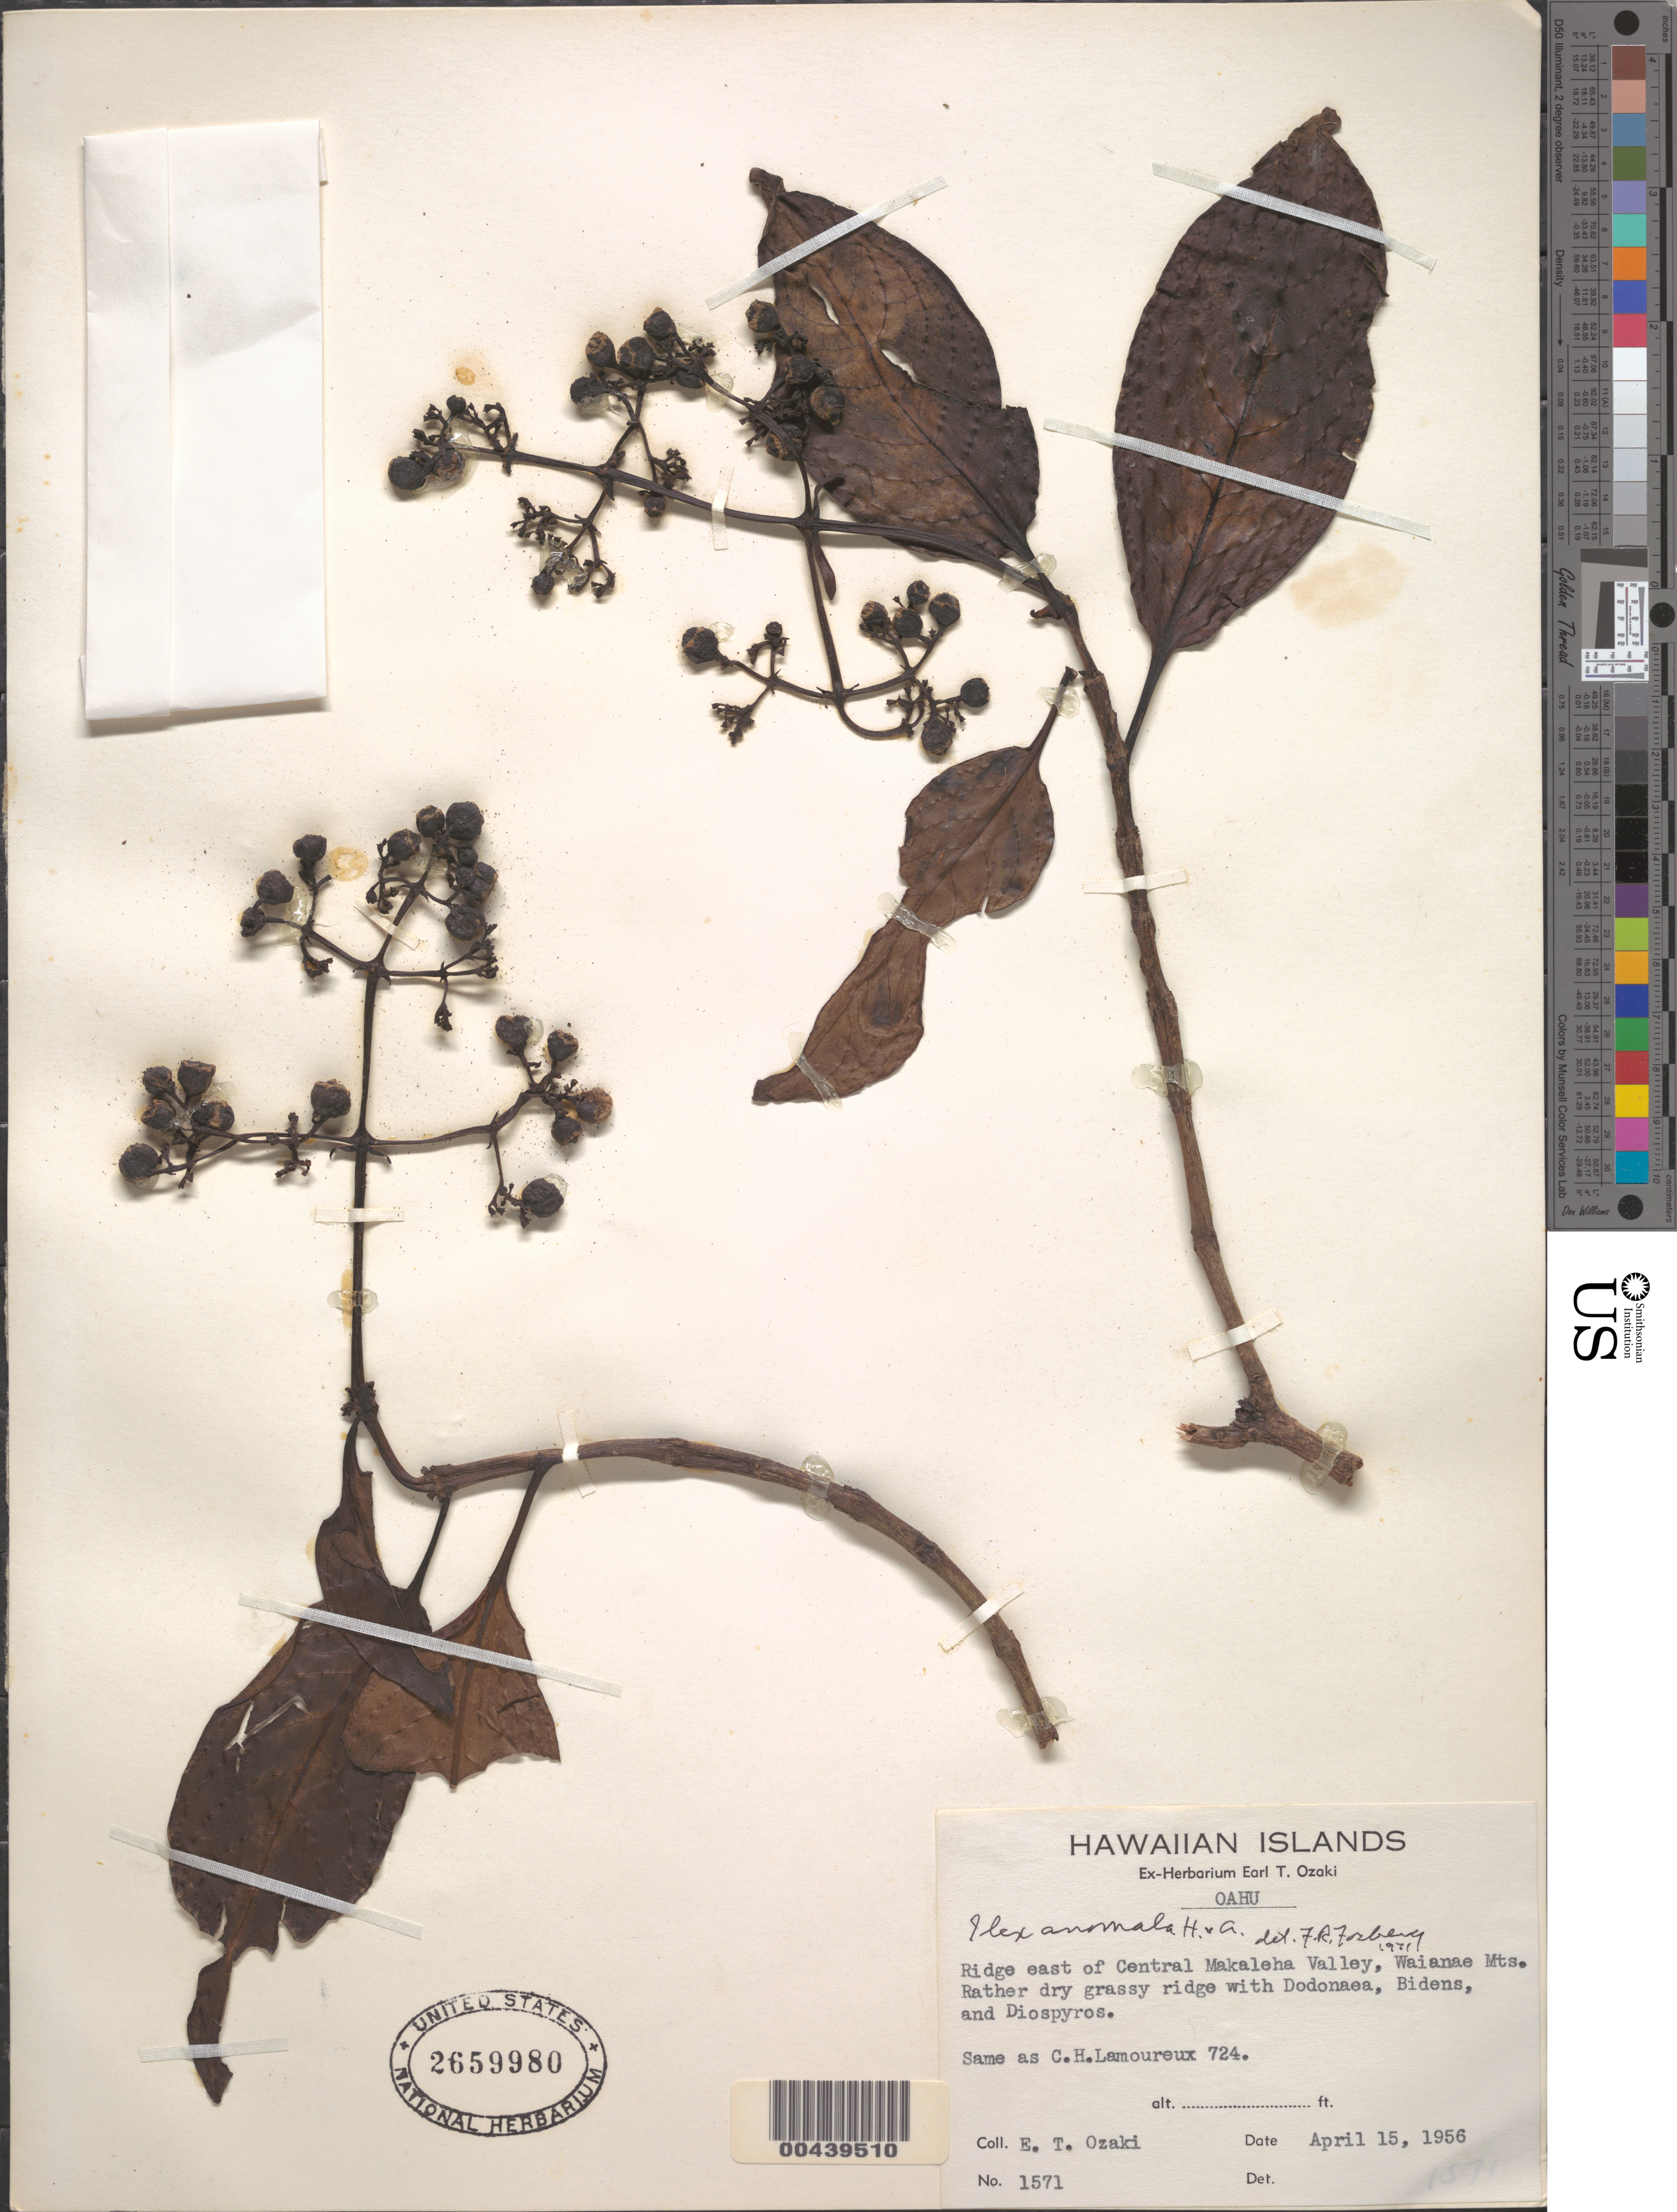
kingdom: Plantae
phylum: Tracheophyta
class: Magnoliopsida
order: Aquifoliales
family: Aquifoliaceae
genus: Ilex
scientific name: Ilex anomala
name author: Hook. & Arn.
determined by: Fosberg, F. R.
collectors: E. Ozaki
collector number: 1571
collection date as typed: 15 Apr 1956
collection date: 1956-04-15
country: United States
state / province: Hawaii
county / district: Honolulu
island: Oahu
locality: ridge E of Central Makaleha Valley, Waianae Mts.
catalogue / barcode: US 2659980